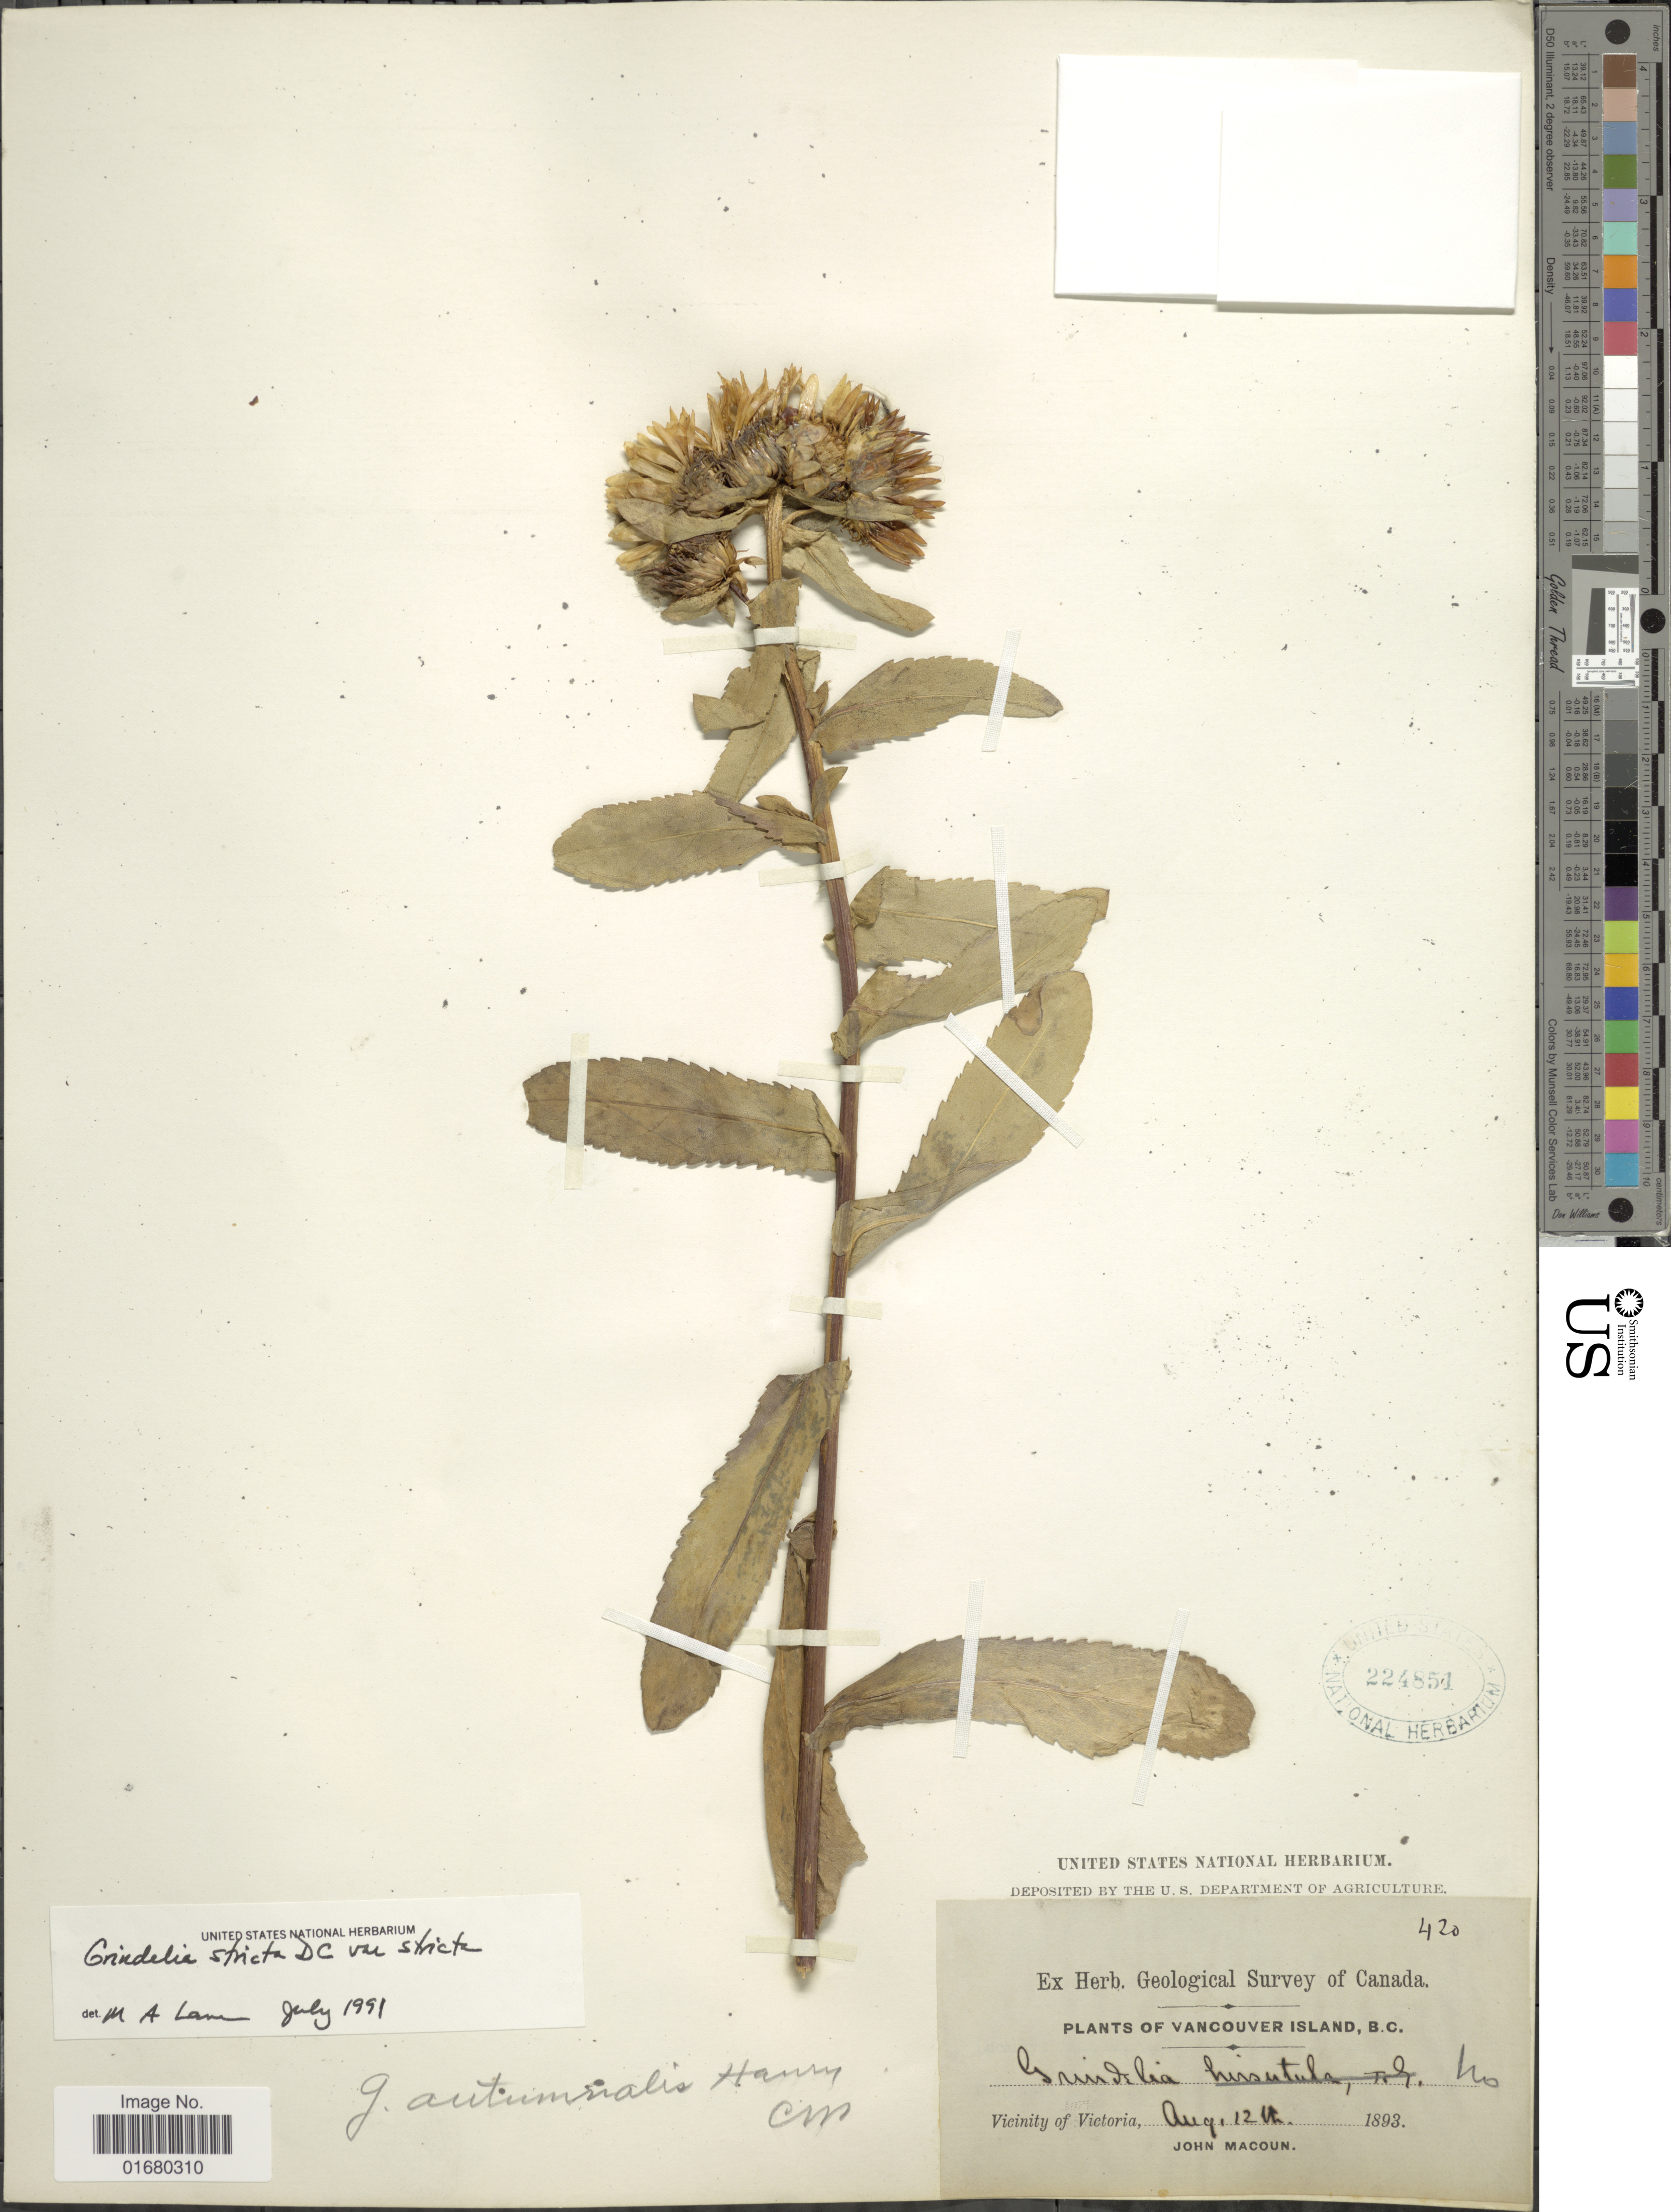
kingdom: Plantae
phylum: Tracheophyta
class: Magnoliopsida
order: Asterales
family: Asteraceae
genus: Grindelia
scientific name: Grindelia stricta var. stricta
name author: DC.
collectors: J. Macoun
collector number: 420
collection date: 1893-08-12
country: Canada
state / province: British Columbia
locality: Vancouver, B.C., Vicinity of Victoria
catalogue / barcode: US 224851